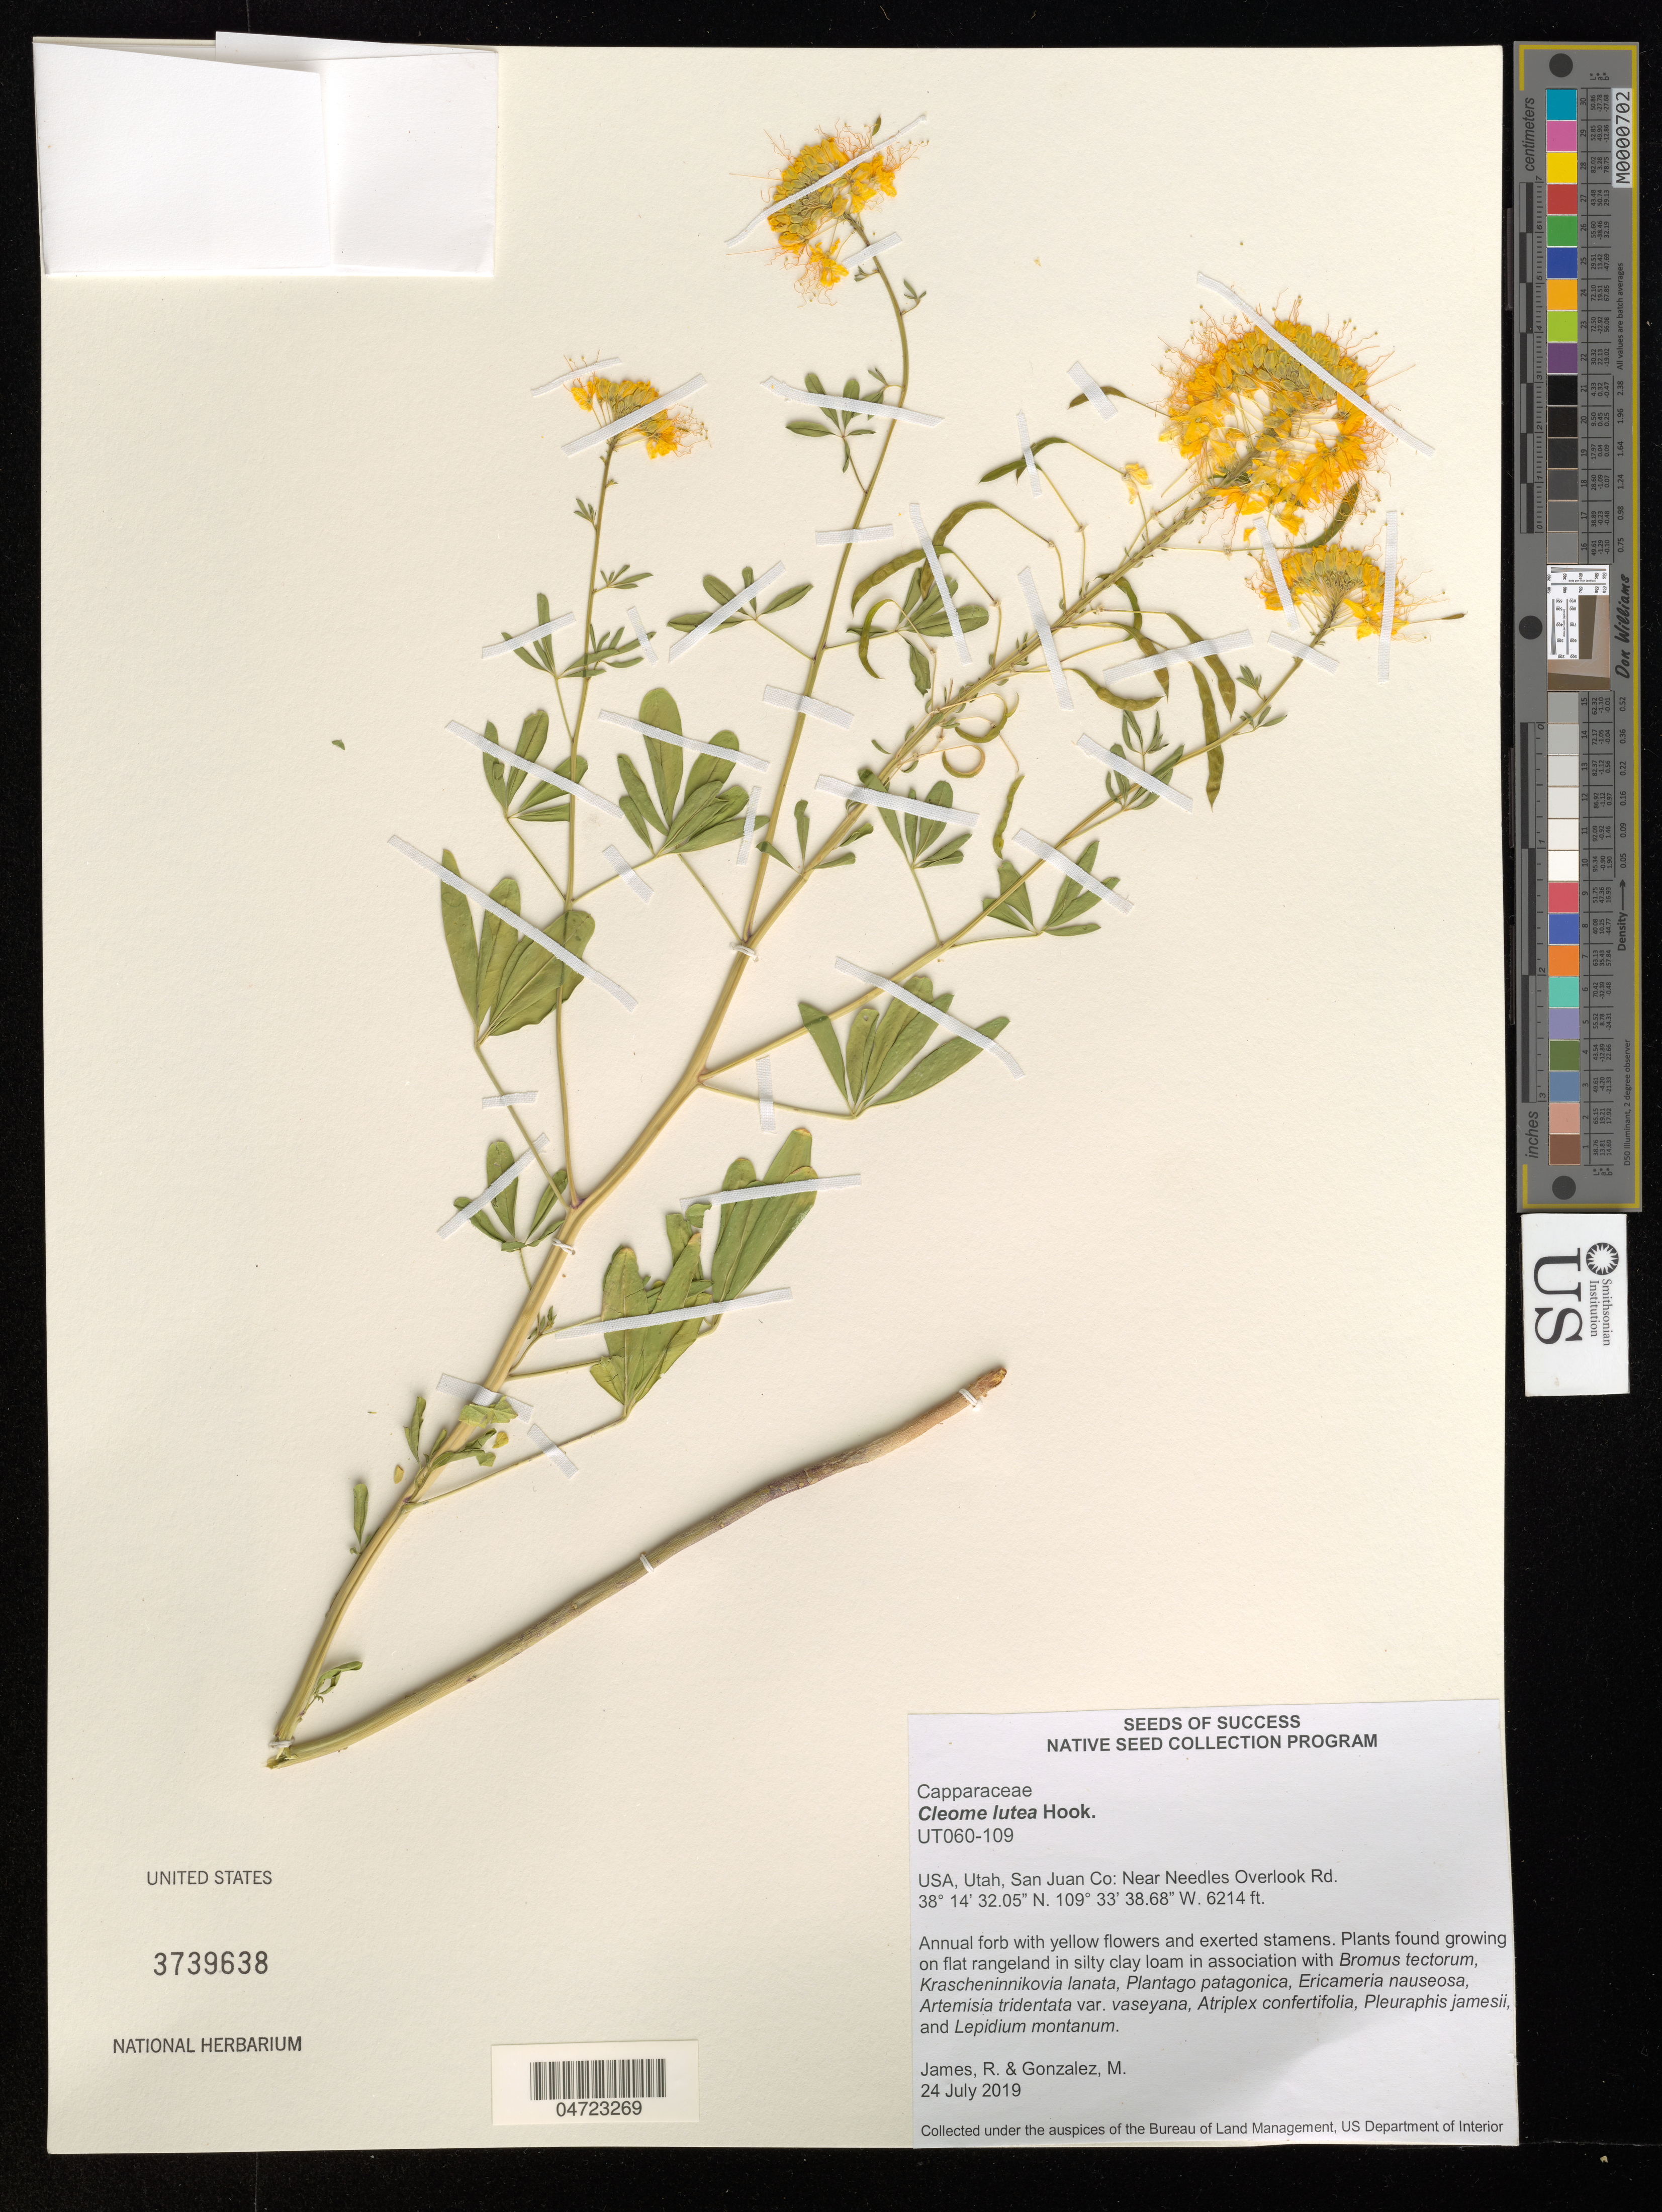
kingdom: Plantae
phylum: Tracheophyta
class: Magnoliopsida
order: Brassicales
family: Cleomaceae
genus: Cleomella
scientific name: Cleomella lutea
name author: (Hook.) Roalson & J.C. Hall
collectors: R. James & M. Gonzalez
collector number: UT060-109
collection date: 2019-07-24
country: United States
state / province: Utah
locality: San Juan Co: Near Needles Overlook Rd.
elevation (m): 1894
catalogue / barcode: US 3739638